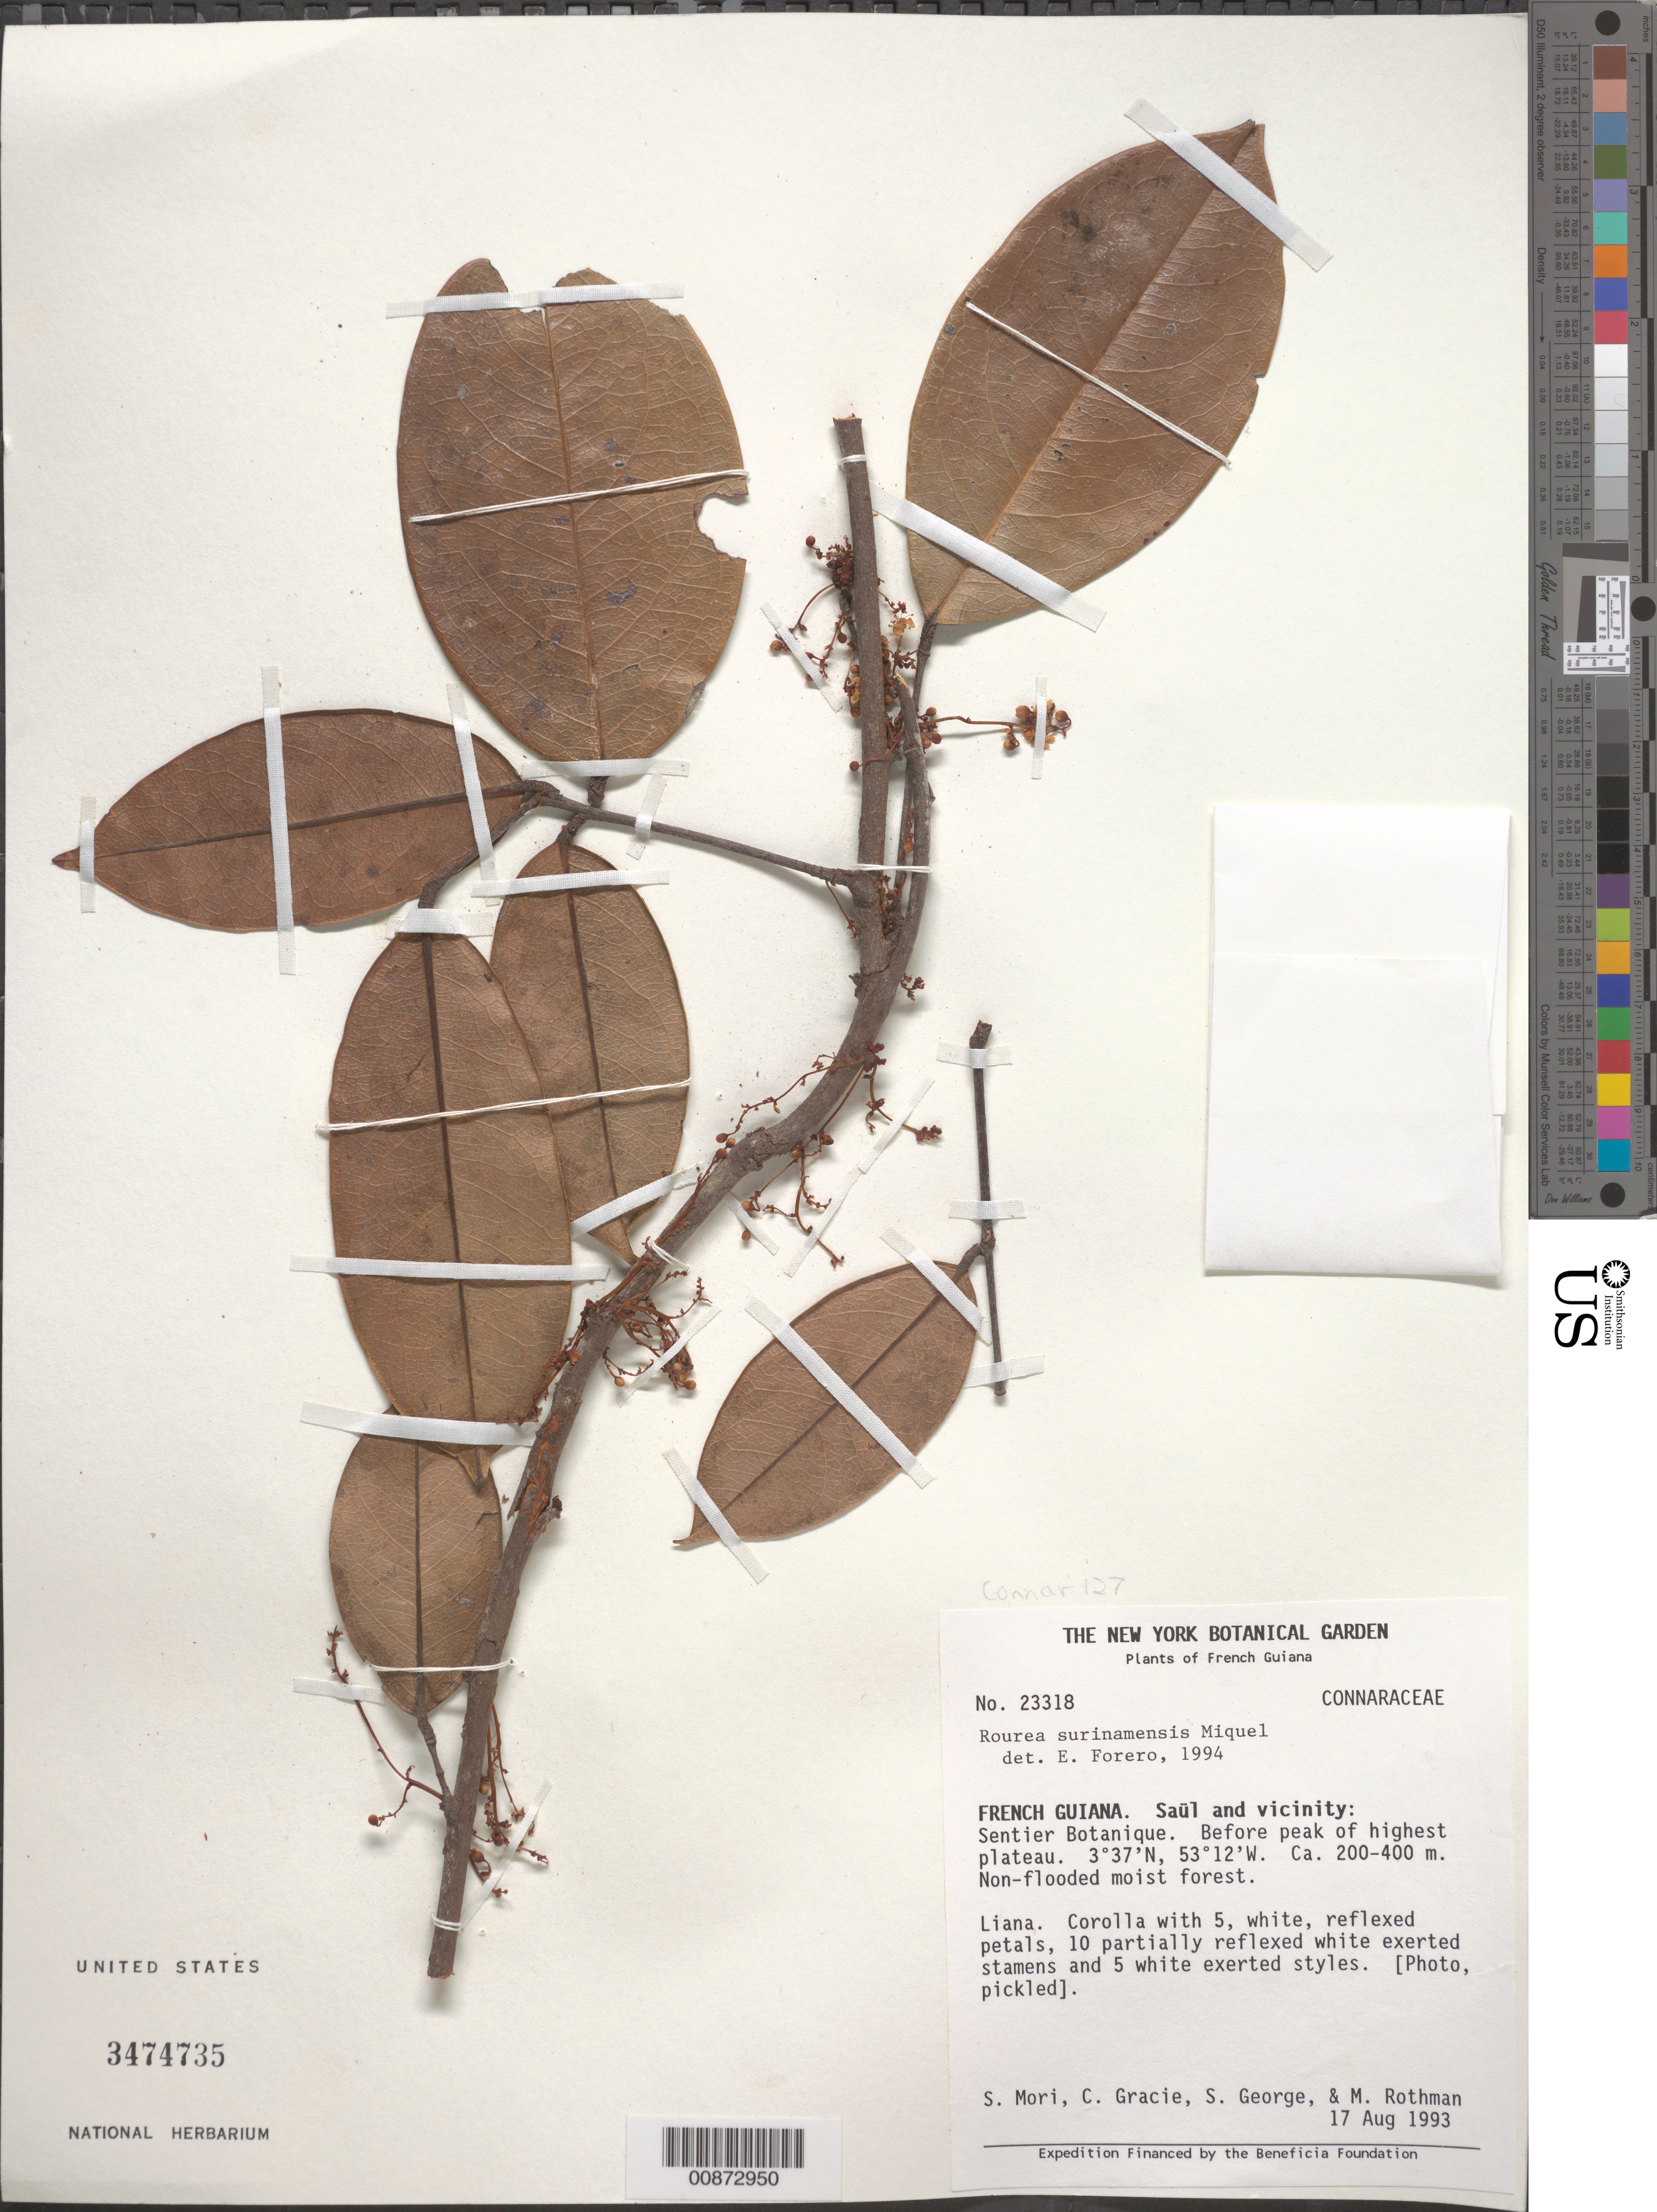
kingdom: Plantae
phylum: Tracheophyta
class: Magnoliopsida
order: Oxalidales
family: Connaraceae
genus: Rourea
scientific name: Rourea surinamensis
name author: Miq.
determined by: Forero, E.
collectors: S. Mori, C. A. Gracie, S. George & M. Rothman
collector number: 23318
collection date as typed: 17-Aug-93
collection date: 1993-08-17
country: French Guiana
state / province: Saint-Laurent-du-Maroni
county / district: Saül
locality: Saül and vic., Sentier Botanique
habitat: Non-flooded moist forest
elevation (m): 200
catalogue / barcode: US 3474735